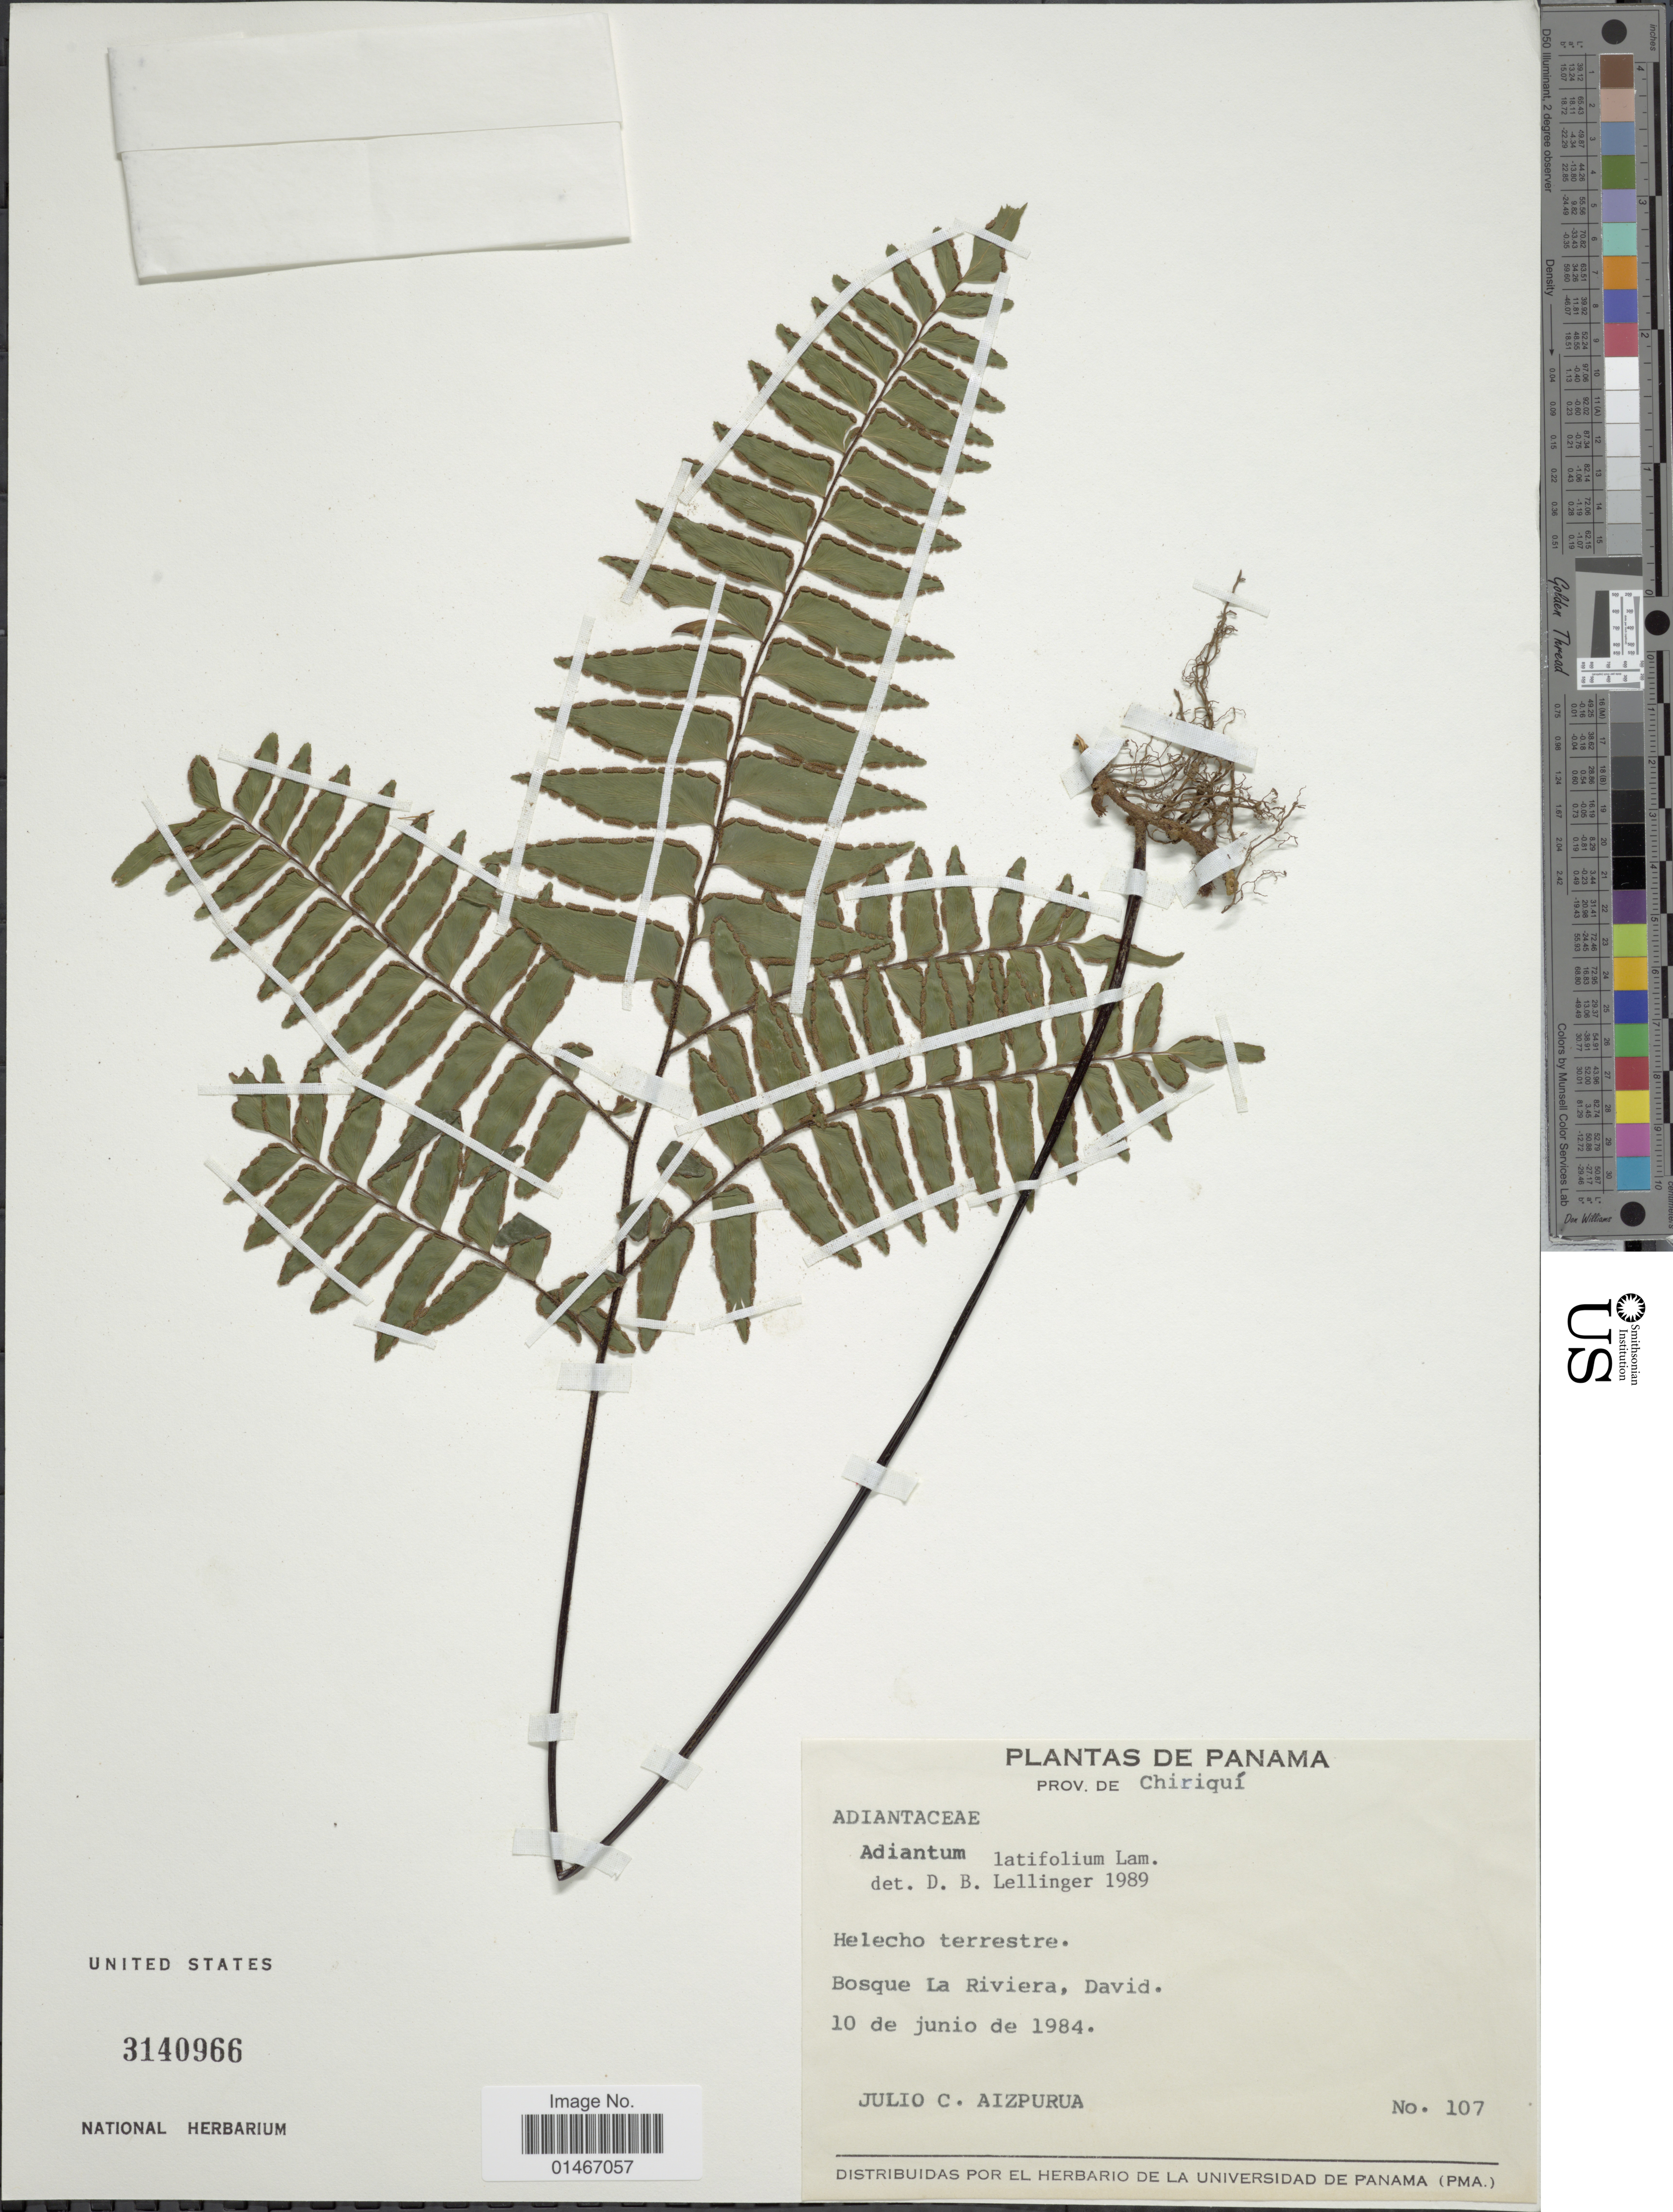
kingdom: Plantae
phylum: Tracheophyta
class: Polypodiopsida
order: Polypodiales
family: Pteridaceae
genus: Adiantum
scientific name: Adiantum latifolium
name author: Lam.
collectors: J. Aizpurua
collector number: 107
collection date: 1984-06-10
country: Panama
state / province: Chiriqui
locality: Prov. de Chiriqui. Bosque La Riviera, David.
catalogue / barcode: US 3140966